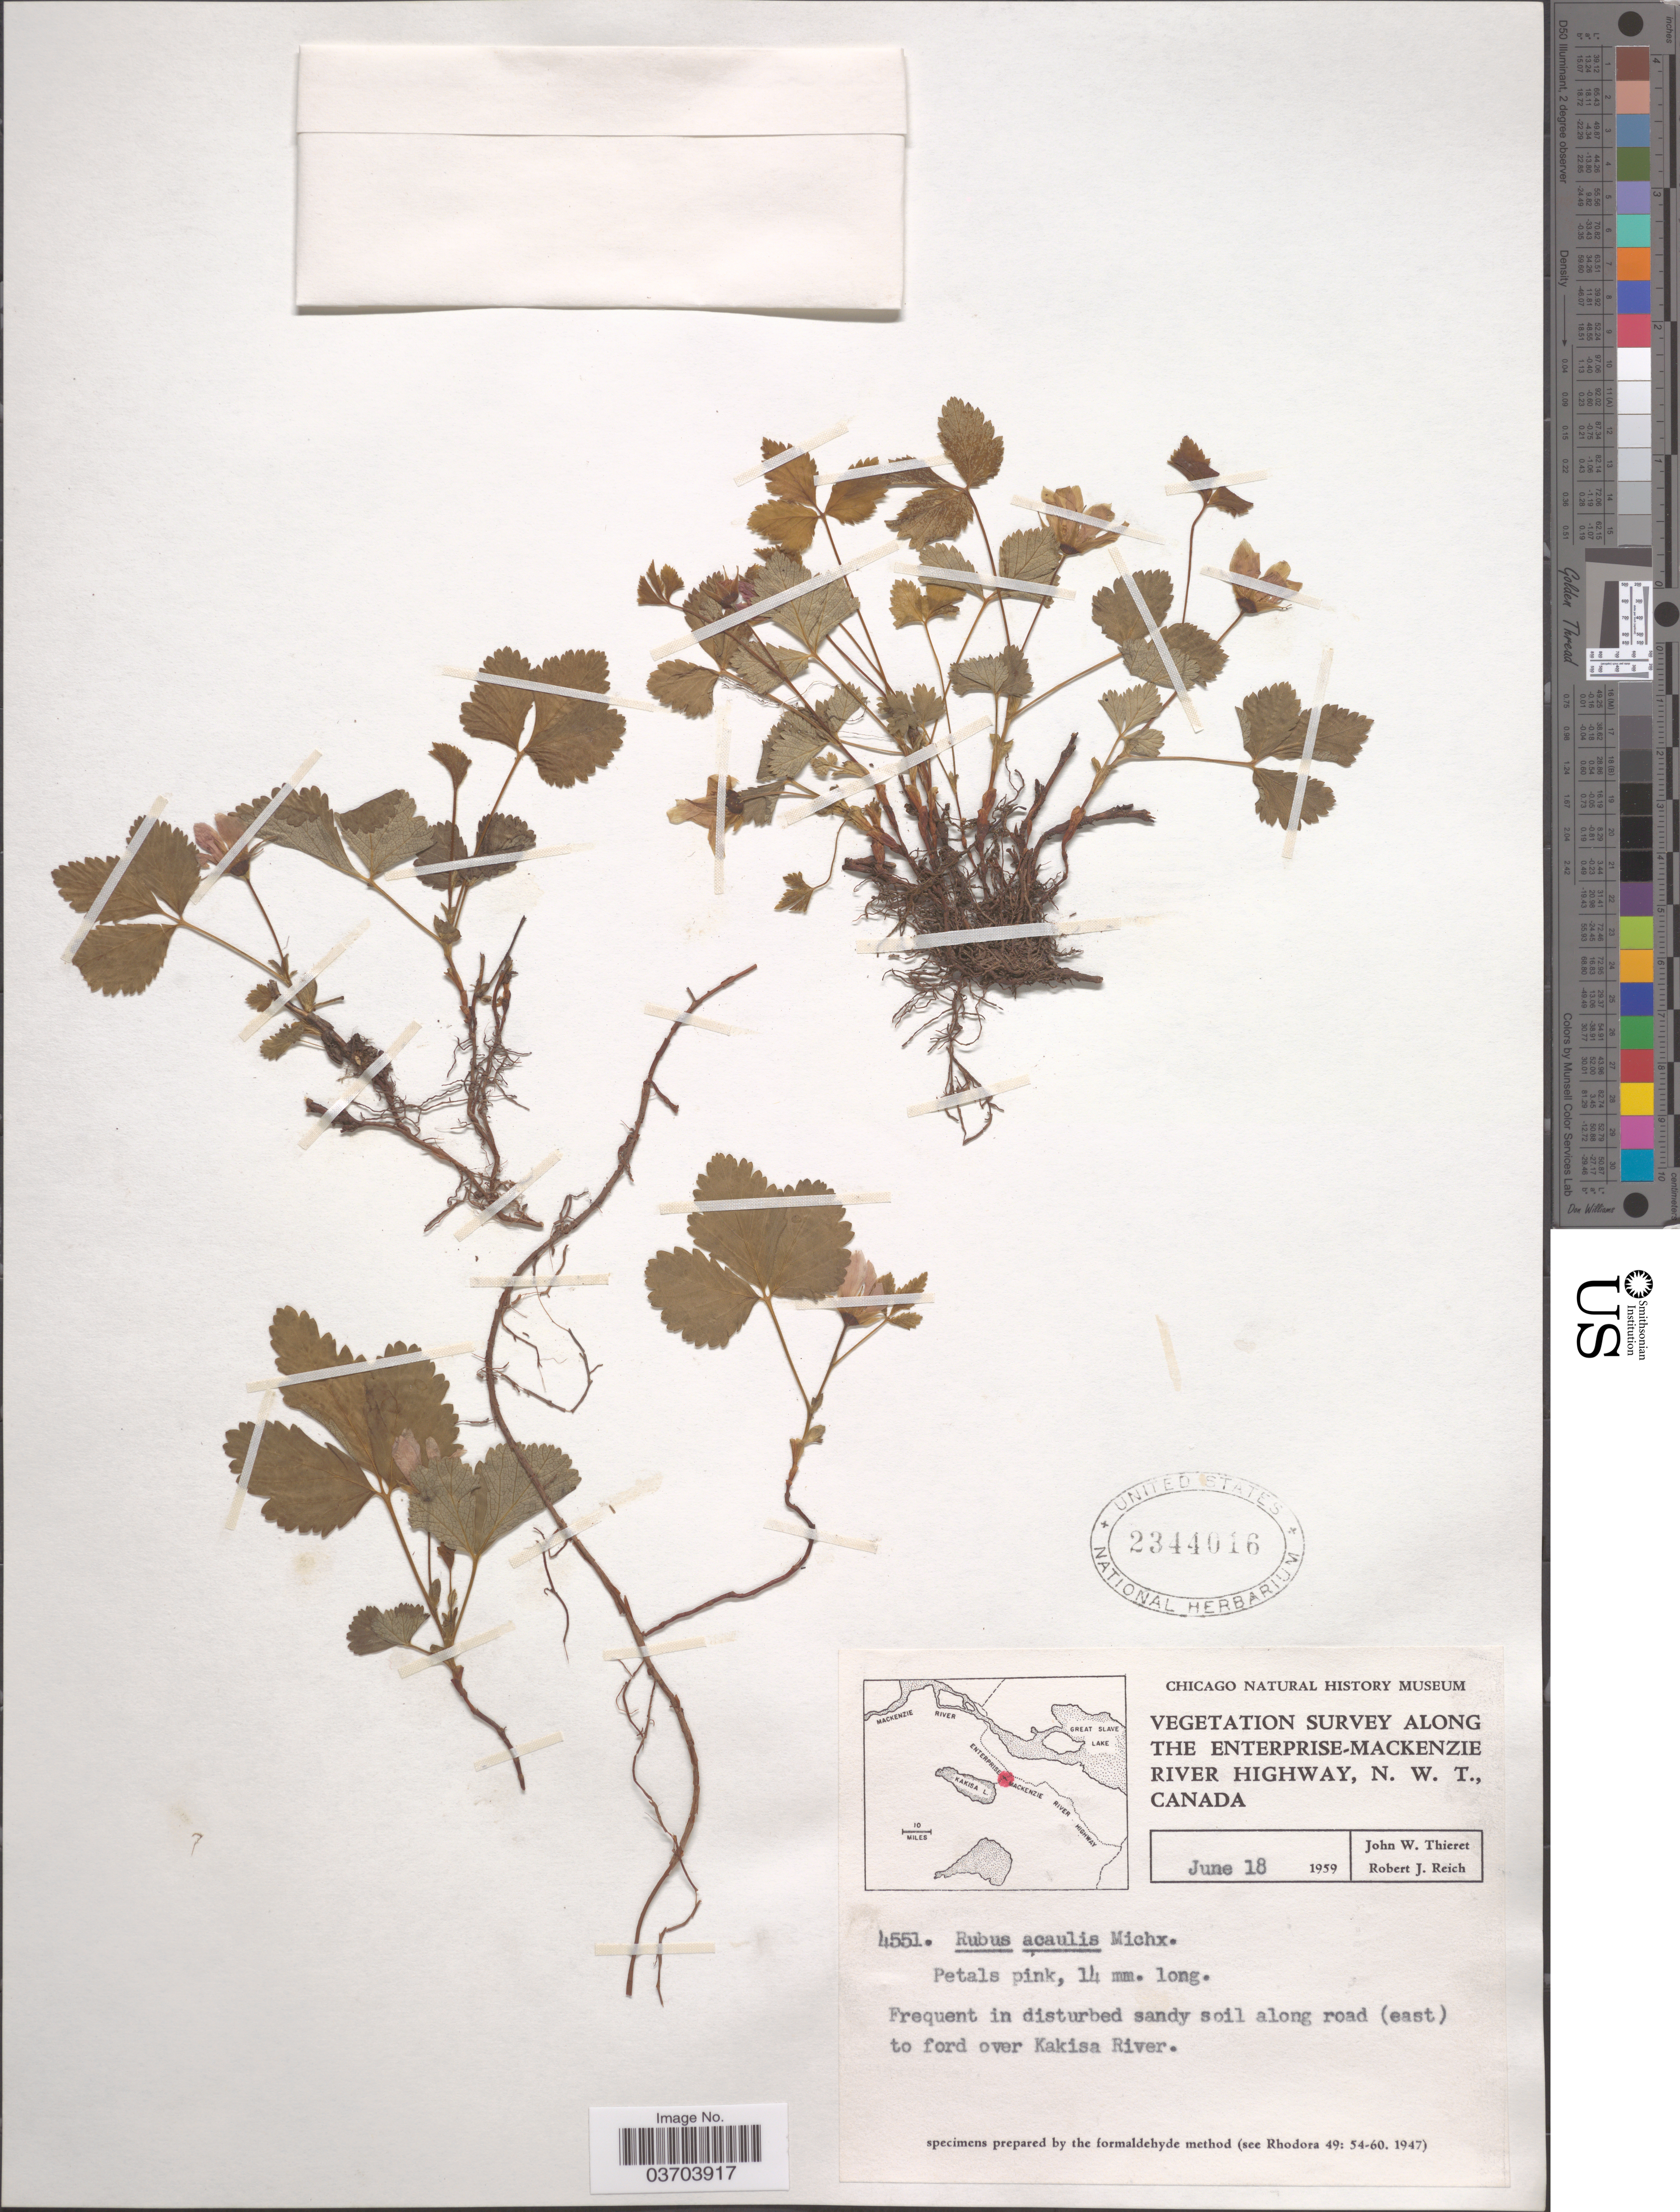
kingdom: Plantae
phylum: Tracheophyta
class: Magnoliopsida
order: Rosales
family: Rosaceae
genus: Rubus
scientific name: Rubus acaulis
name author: Michx.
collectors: J. W. Thieret & R. Reich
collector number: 4551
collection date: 1959-06-18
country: Canada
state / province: Northwest Territories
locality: The Enterprise-Mackenzie River Highway. Along road (east) to ford over Kakisa River.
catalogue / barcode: US 2344016